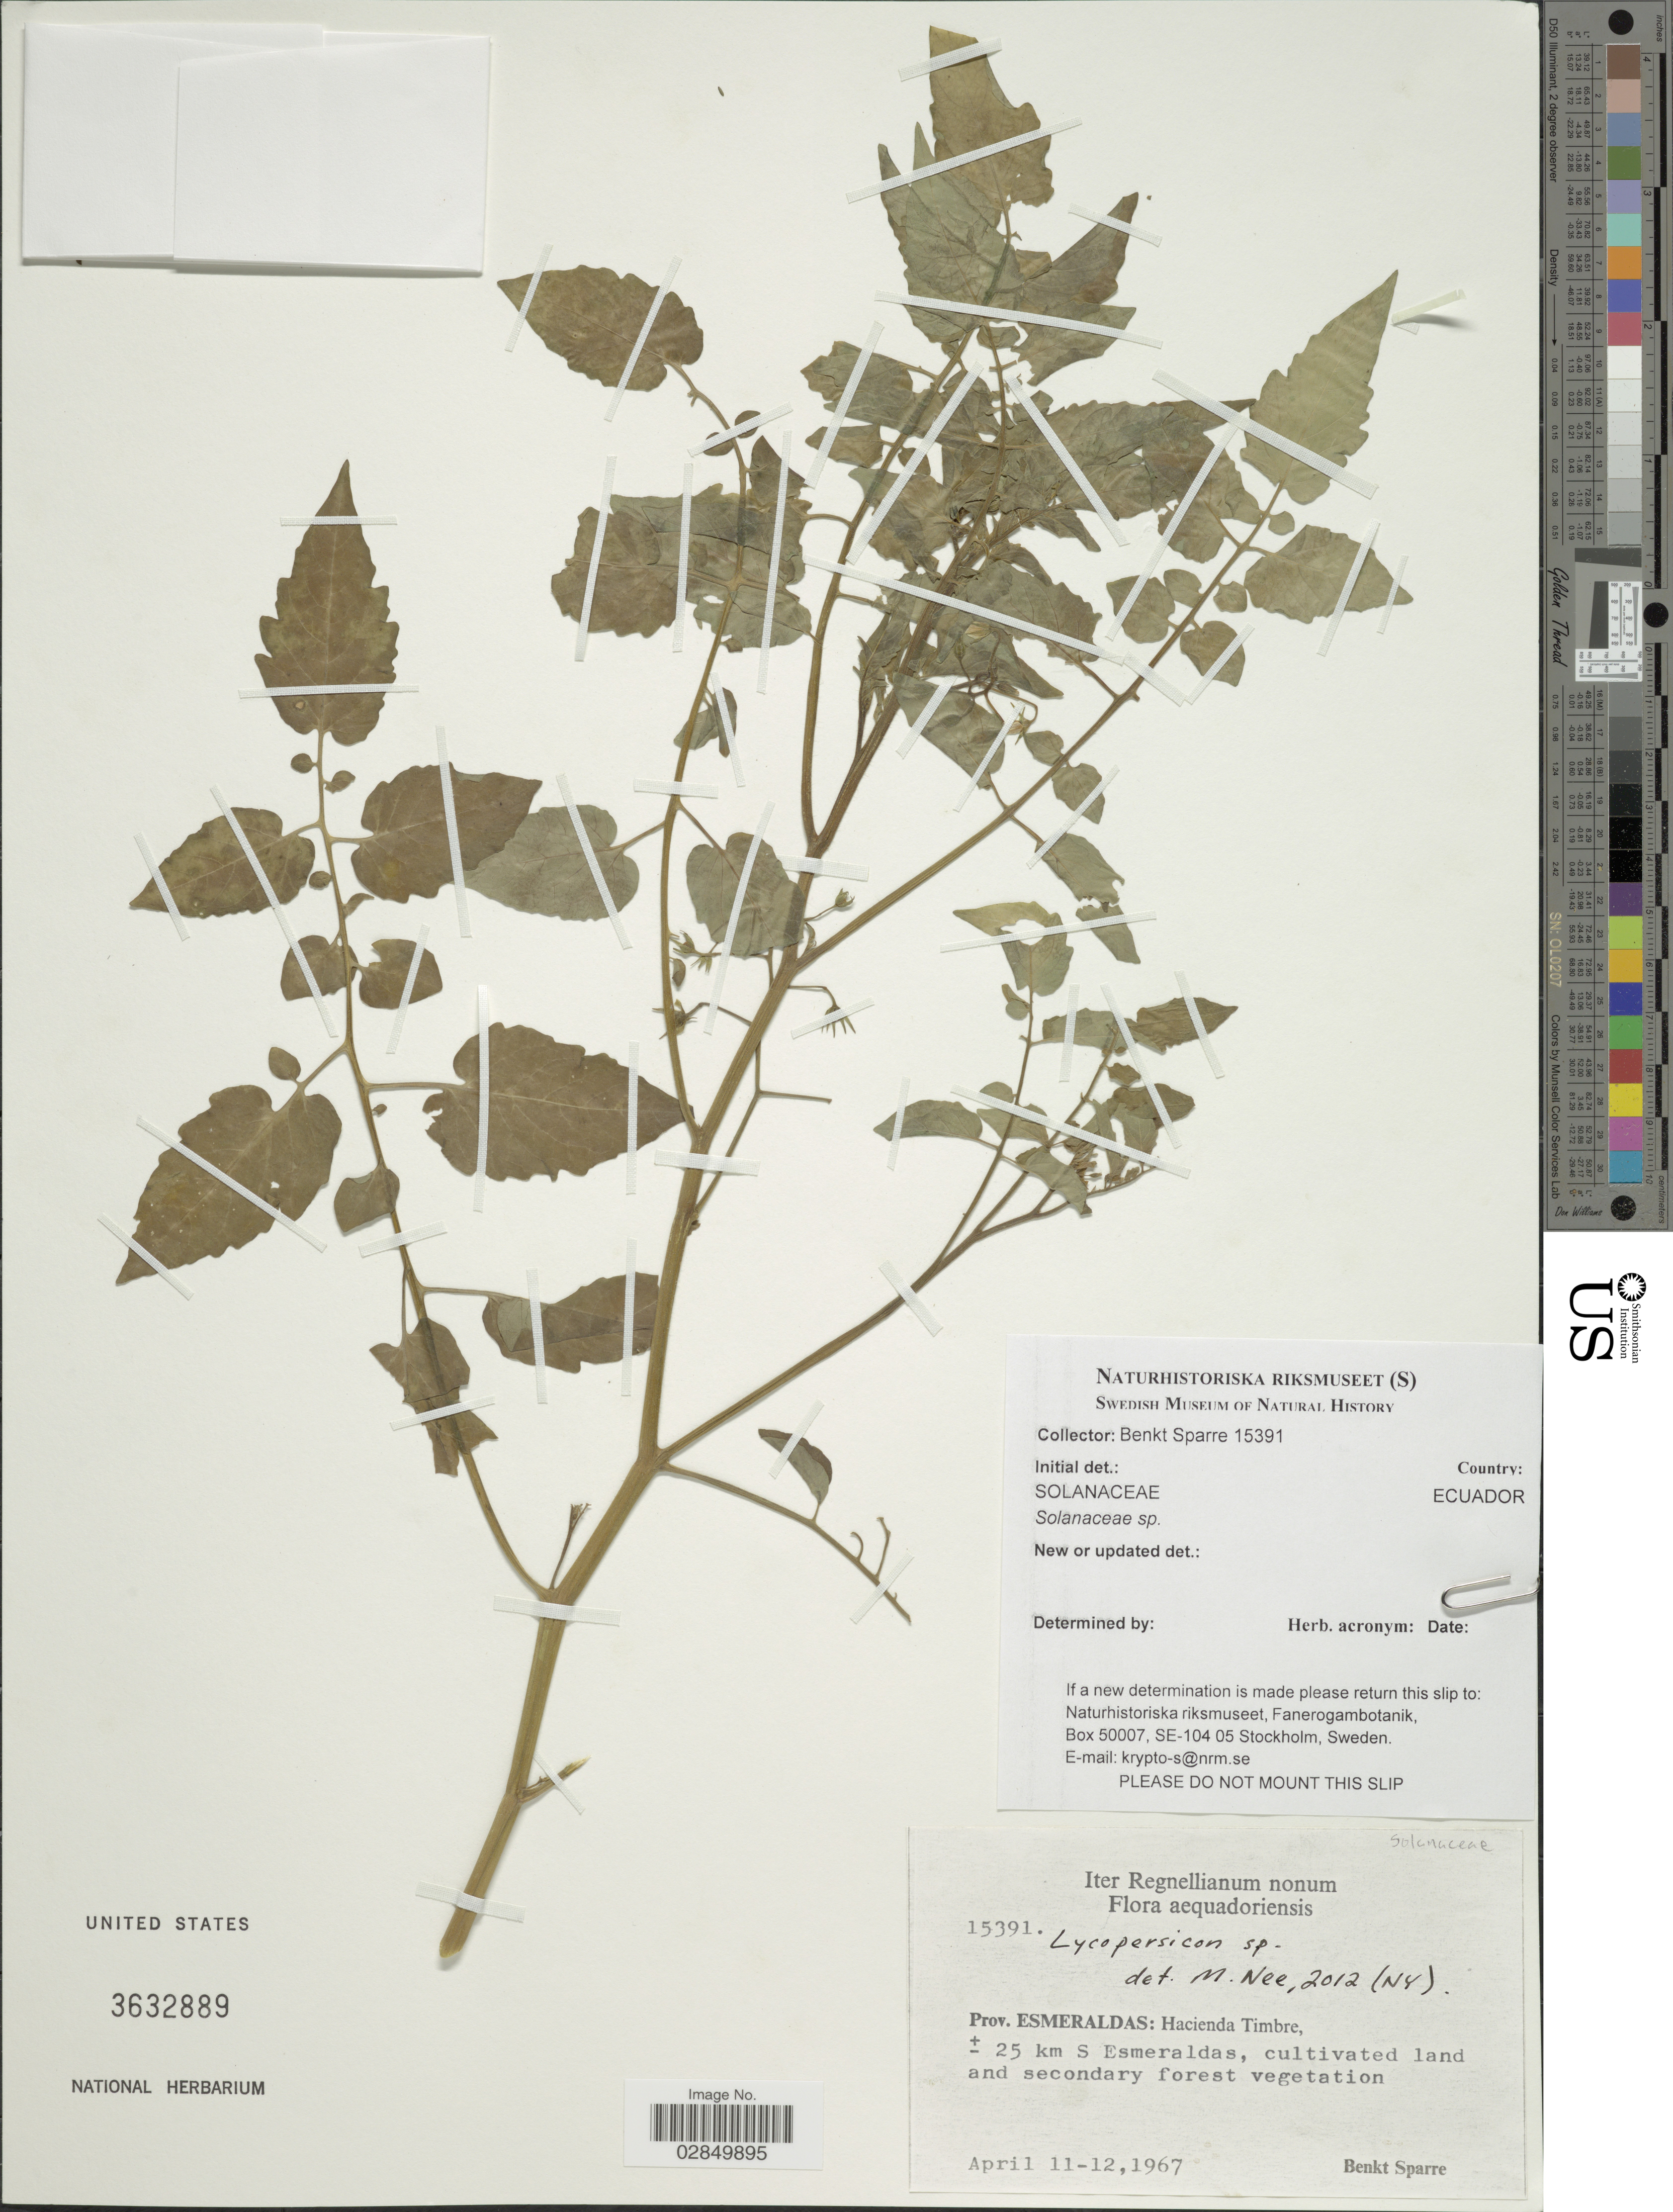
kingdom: Plantae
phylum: Tracheophyta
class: Magnoliopsida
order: Solanales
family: Solanaceae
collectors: B. Sparre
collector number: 15391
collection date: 1967-04-11/1967-04-12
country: Ecuador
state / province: Esmeraldas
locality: Hacienda Timbre, ± 25 km S Esmeraldas.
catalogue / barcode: US 3632889